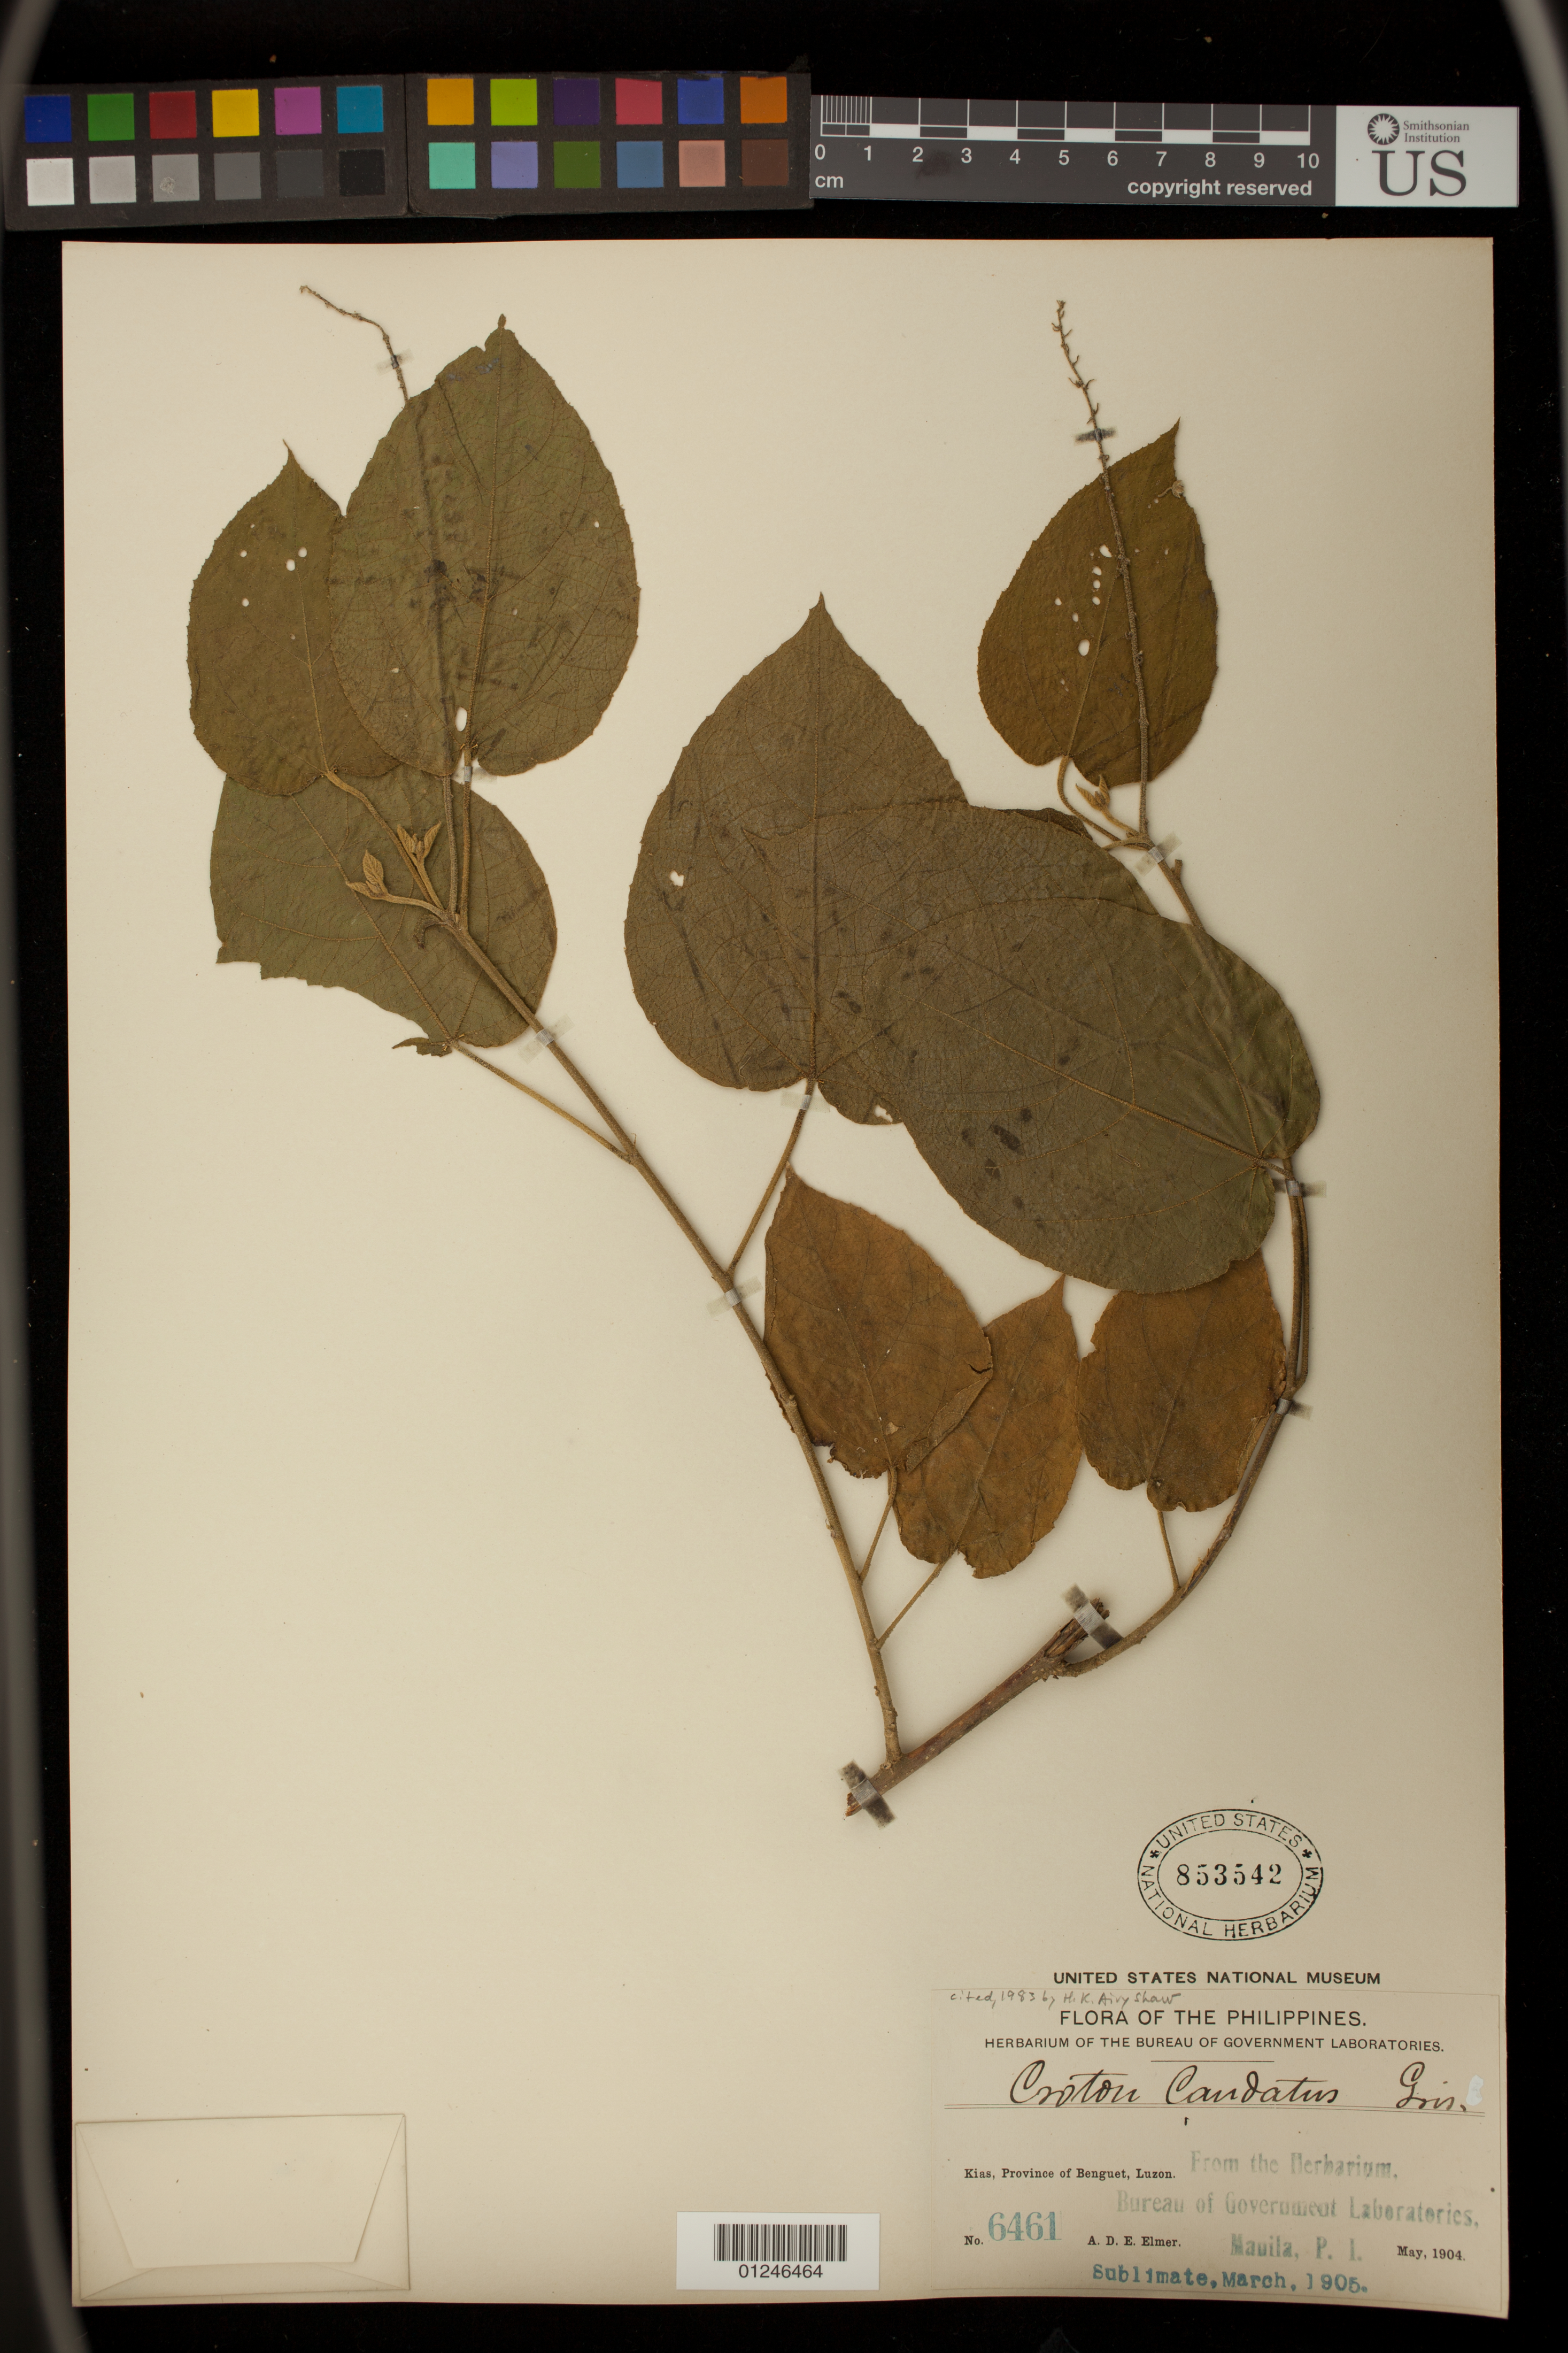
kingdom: Plantae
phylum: Tracheophyta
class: Magnoliopsida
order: Malpighiales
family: Euphorbiaceae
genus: Croton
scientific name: Croton caudatus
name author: Geiseler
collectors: A. D. E. Elmer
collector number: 6461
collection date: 1904-05-01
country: Philippines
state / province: Cordillera (Administrative Region)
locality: Kias, Province of Benguet,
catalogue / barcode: US 853542